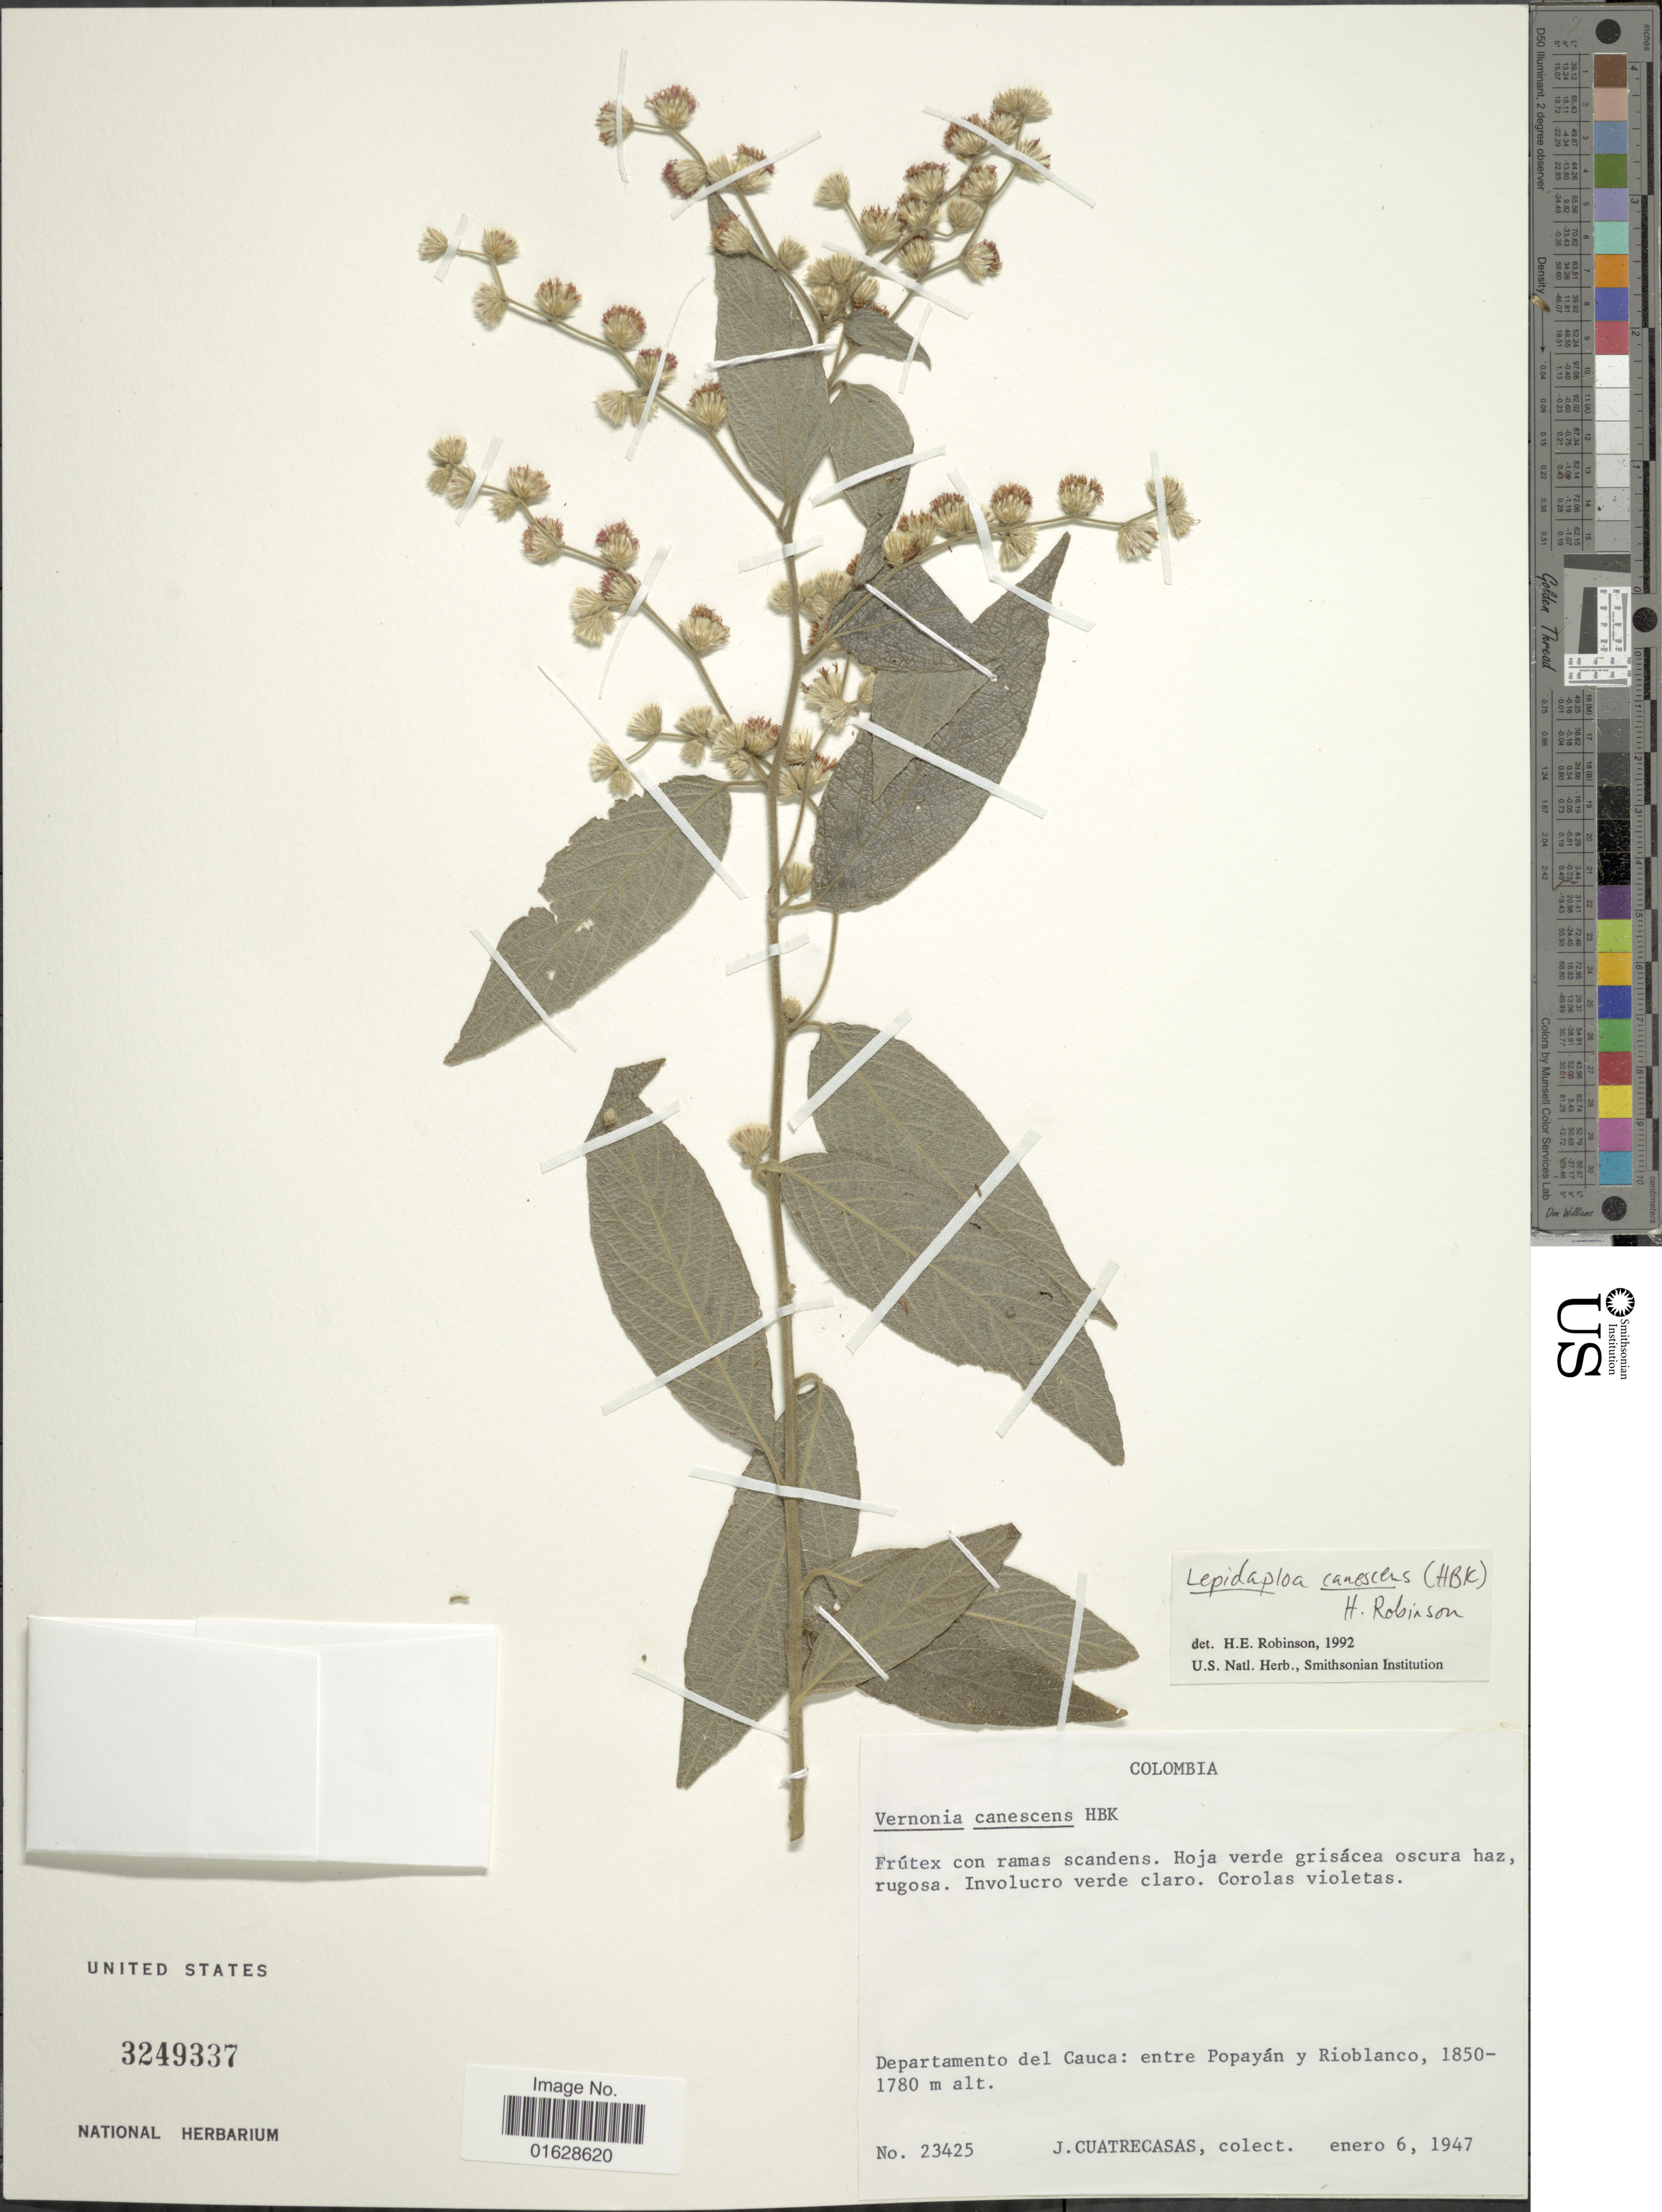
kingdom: Plantae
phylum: Tracheophyta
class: Magnoliopsida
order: Asterales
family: Asteraceae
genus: Lepidaploa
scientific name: Lepidaploa canescens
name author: (Kunth) H. Rob.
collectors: J. Cuatrecasas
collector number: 23425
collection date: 1947-01-06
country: Colombia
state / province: Cauca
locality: Colombia. Departamento del Cauca: entre Popayan y Rioblanco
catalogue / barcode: US 3249337